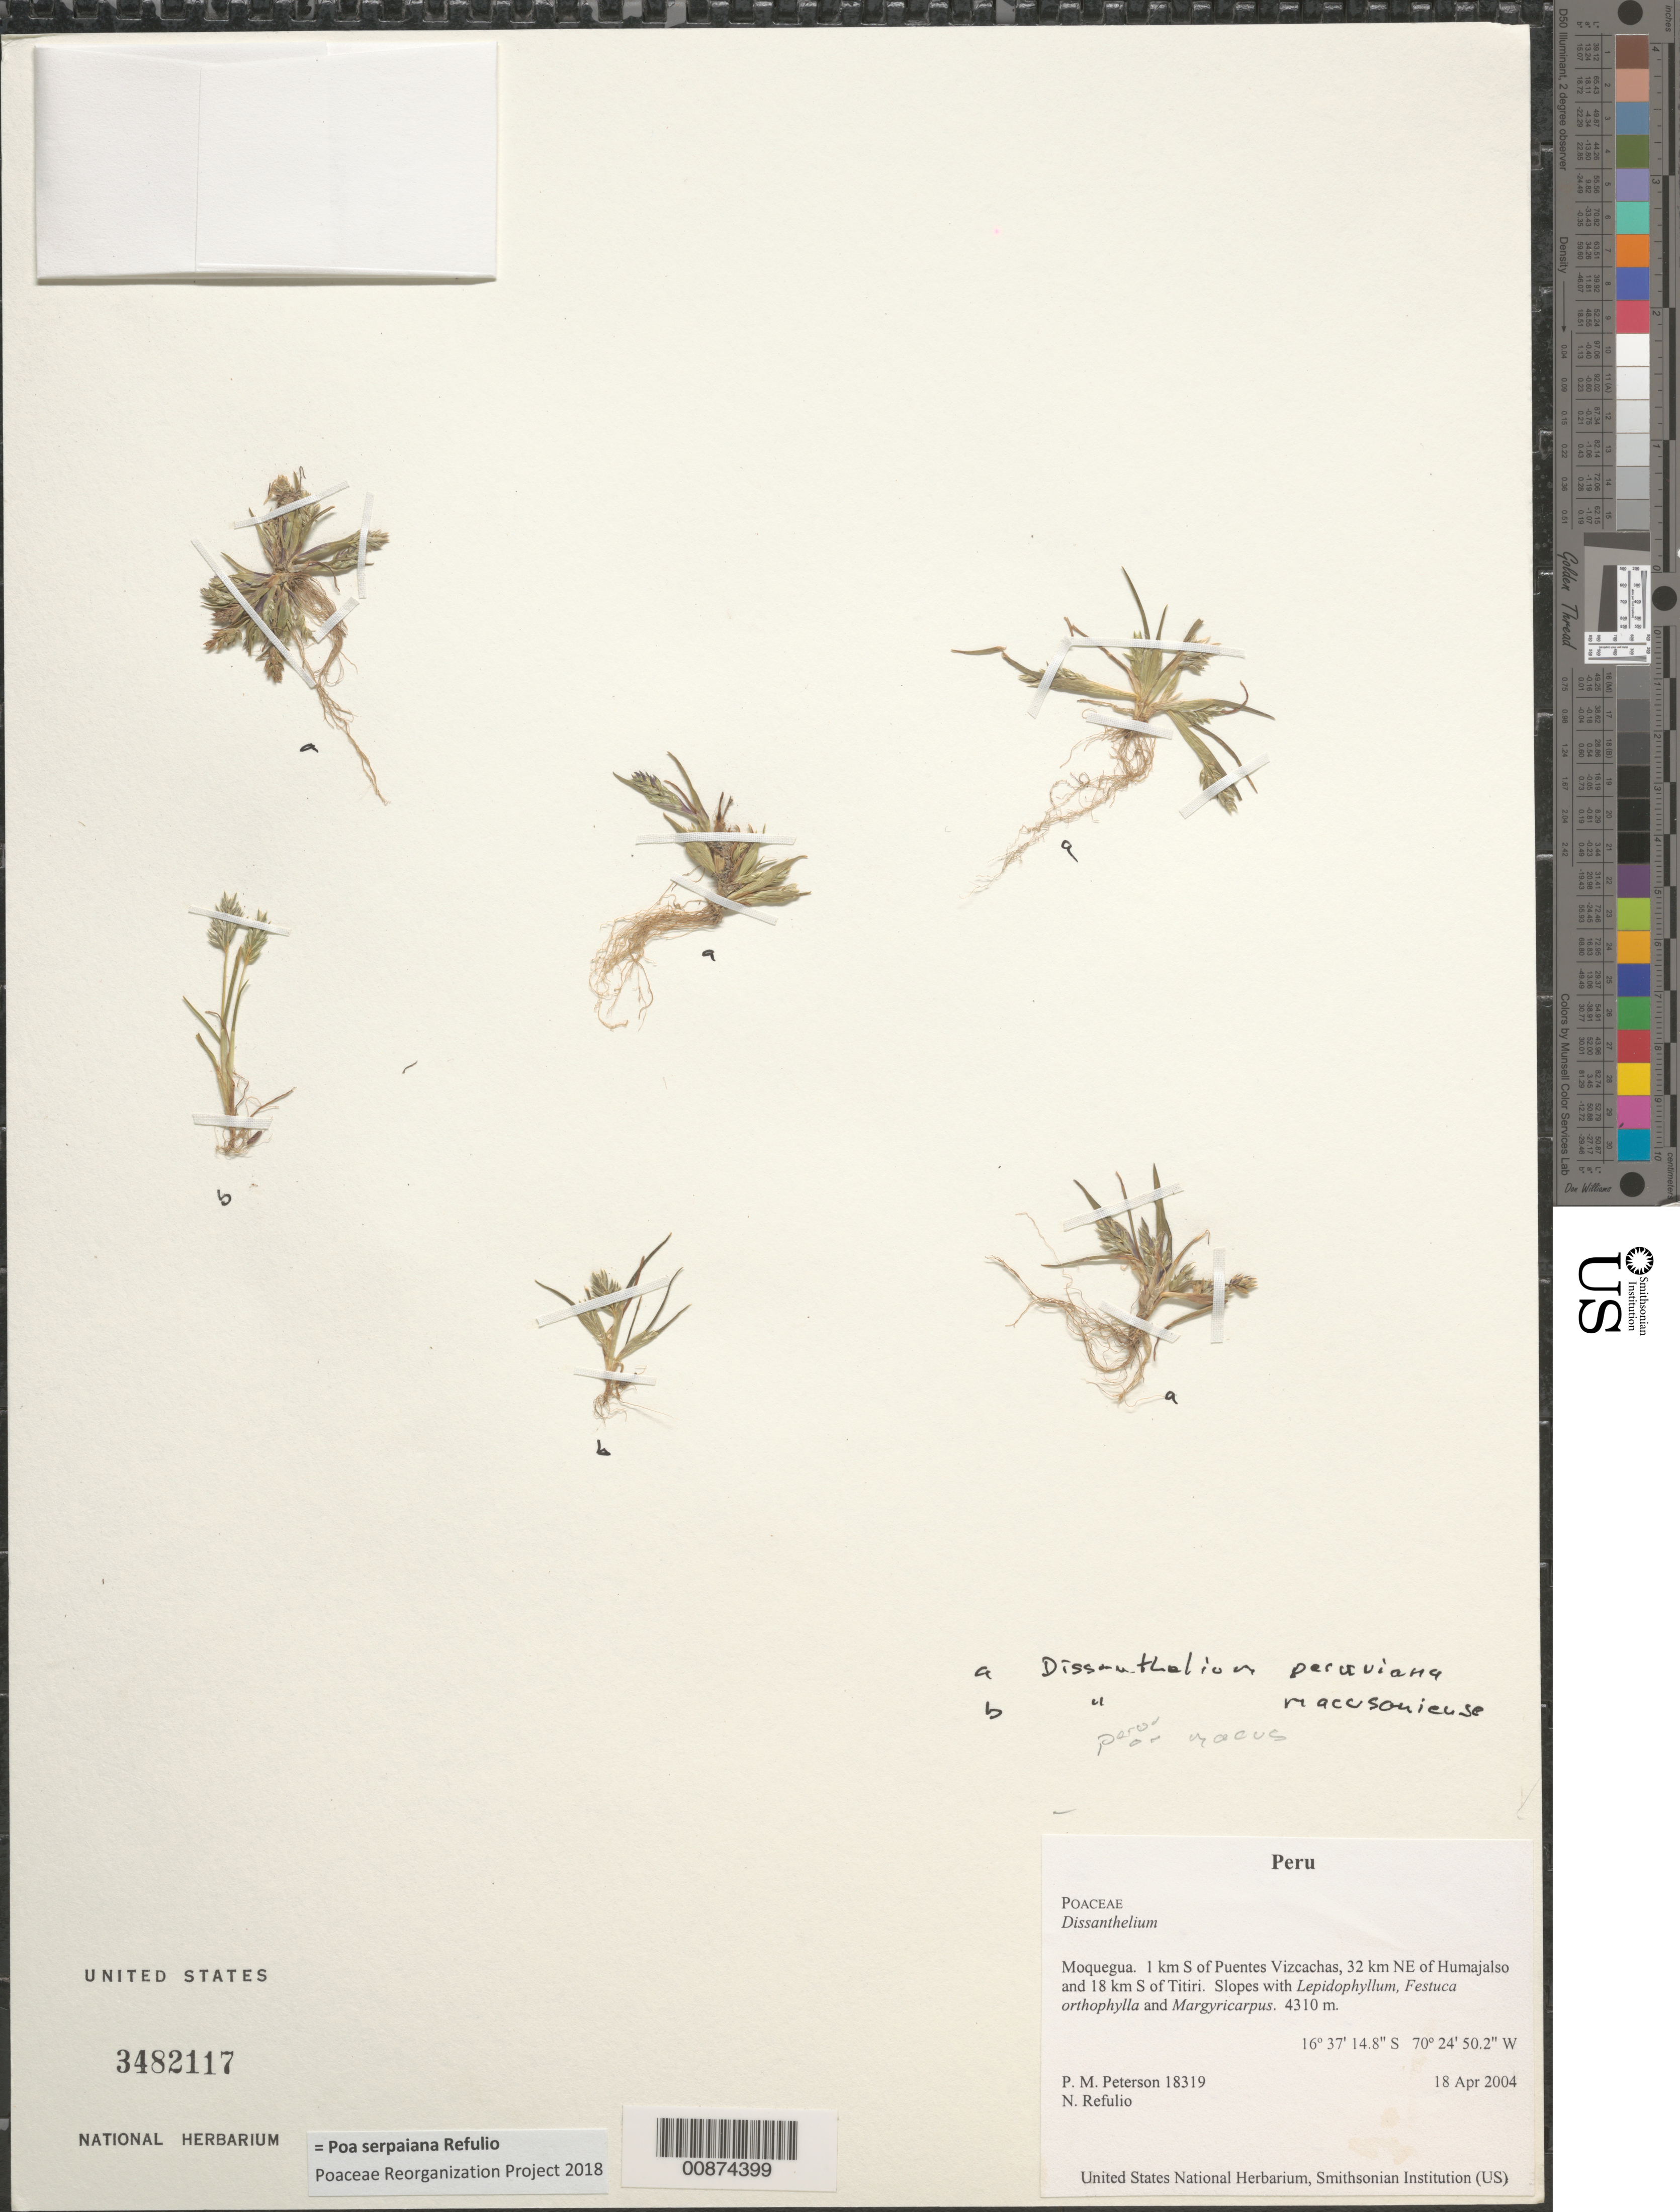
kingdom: Plantae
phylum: Tracheophyta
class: Liliopsida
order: Poales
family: Poaceae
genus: Poa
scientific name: Poa serpaiana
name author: Refulio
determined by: Poaceae Reorganization Project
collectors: P. M. Peterson & N. Refulio-Rodríguez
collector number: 18319b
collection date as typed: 18 Apr 2004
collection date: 2004-04-18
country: Peru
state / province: Moquegua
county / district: Mariscal Nieto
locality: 1 km S of Puentes Vizcachas, 32 km NE of Humajalso and 18 km S of Titiri. Slopes with Lepidophyllum, Festuca orthophylla and Margyricarpus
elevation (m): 4310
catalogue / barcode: US 3482117-2